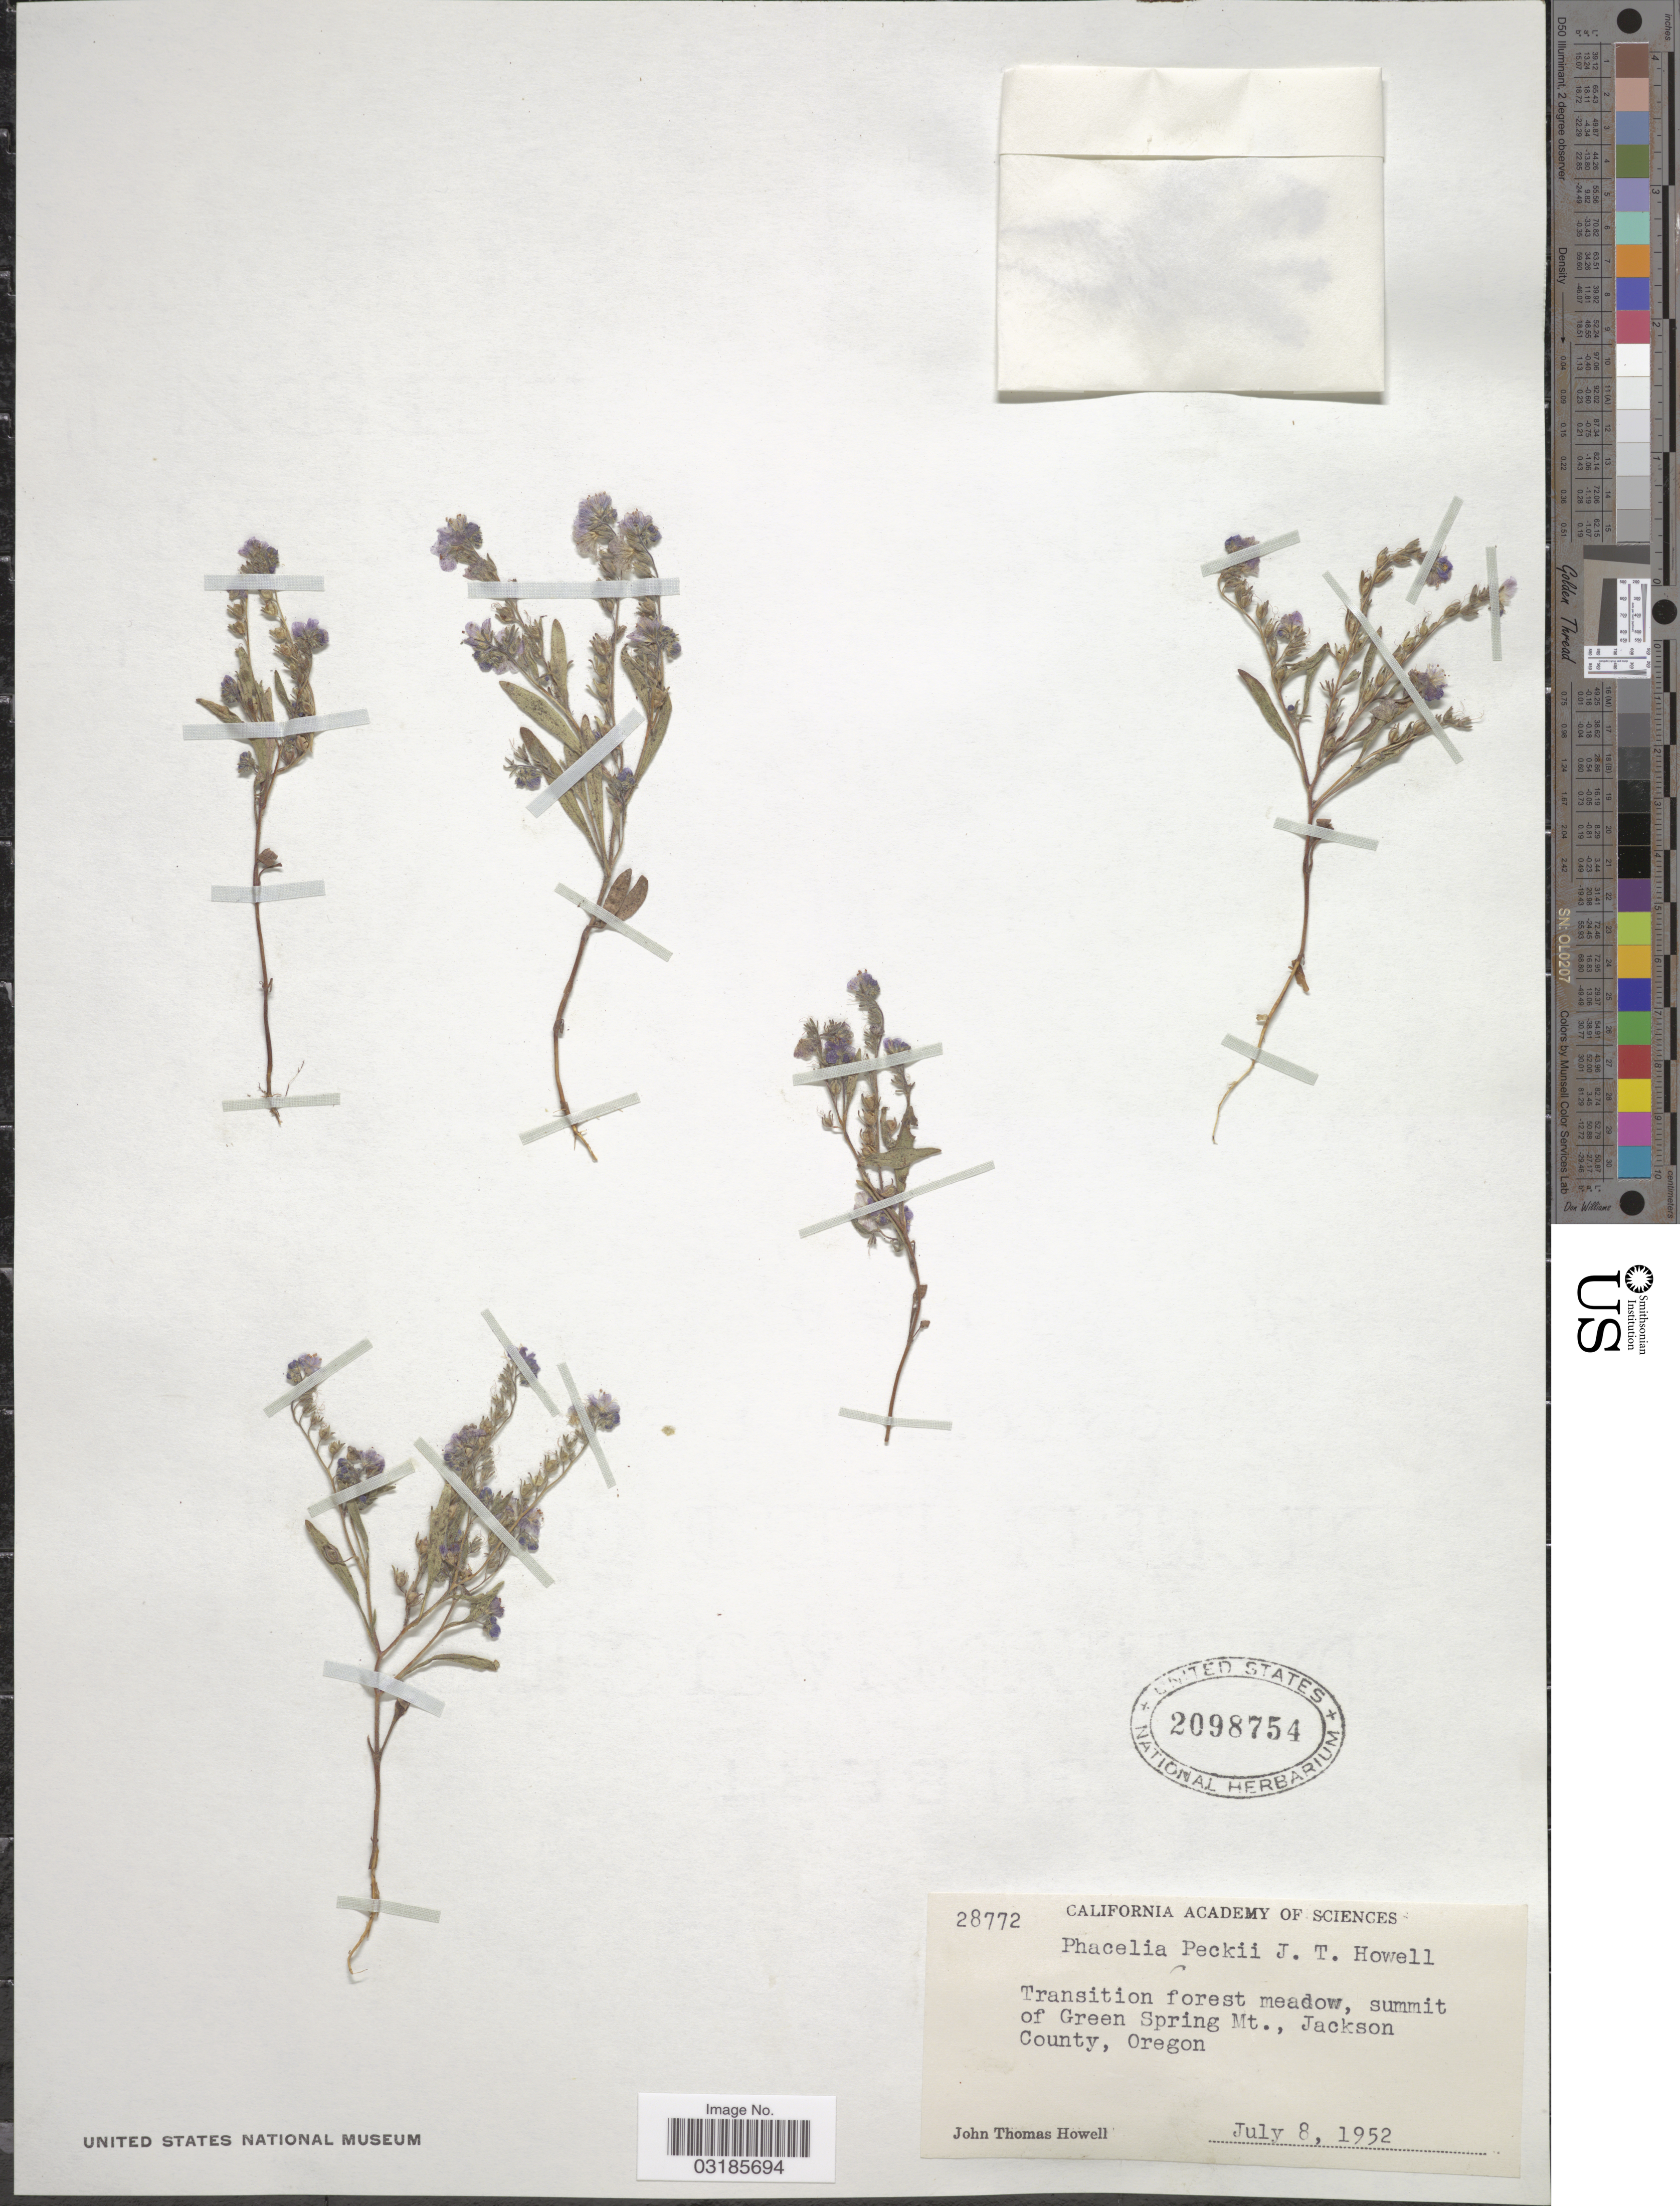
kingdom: Plantae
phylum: Tracheophyta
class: Magnoliopsida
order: Boraginales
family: Hydrophyllaceae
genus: Phacelia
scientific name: Phacelia peckii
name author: J.T. Howell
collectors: J. T. Howell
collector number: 28772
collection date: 1952-07-08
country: United States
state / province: Oregon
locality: Transition forest meadow, summit of Green Spring Mt., Jackson County.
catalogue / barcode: US 2098754